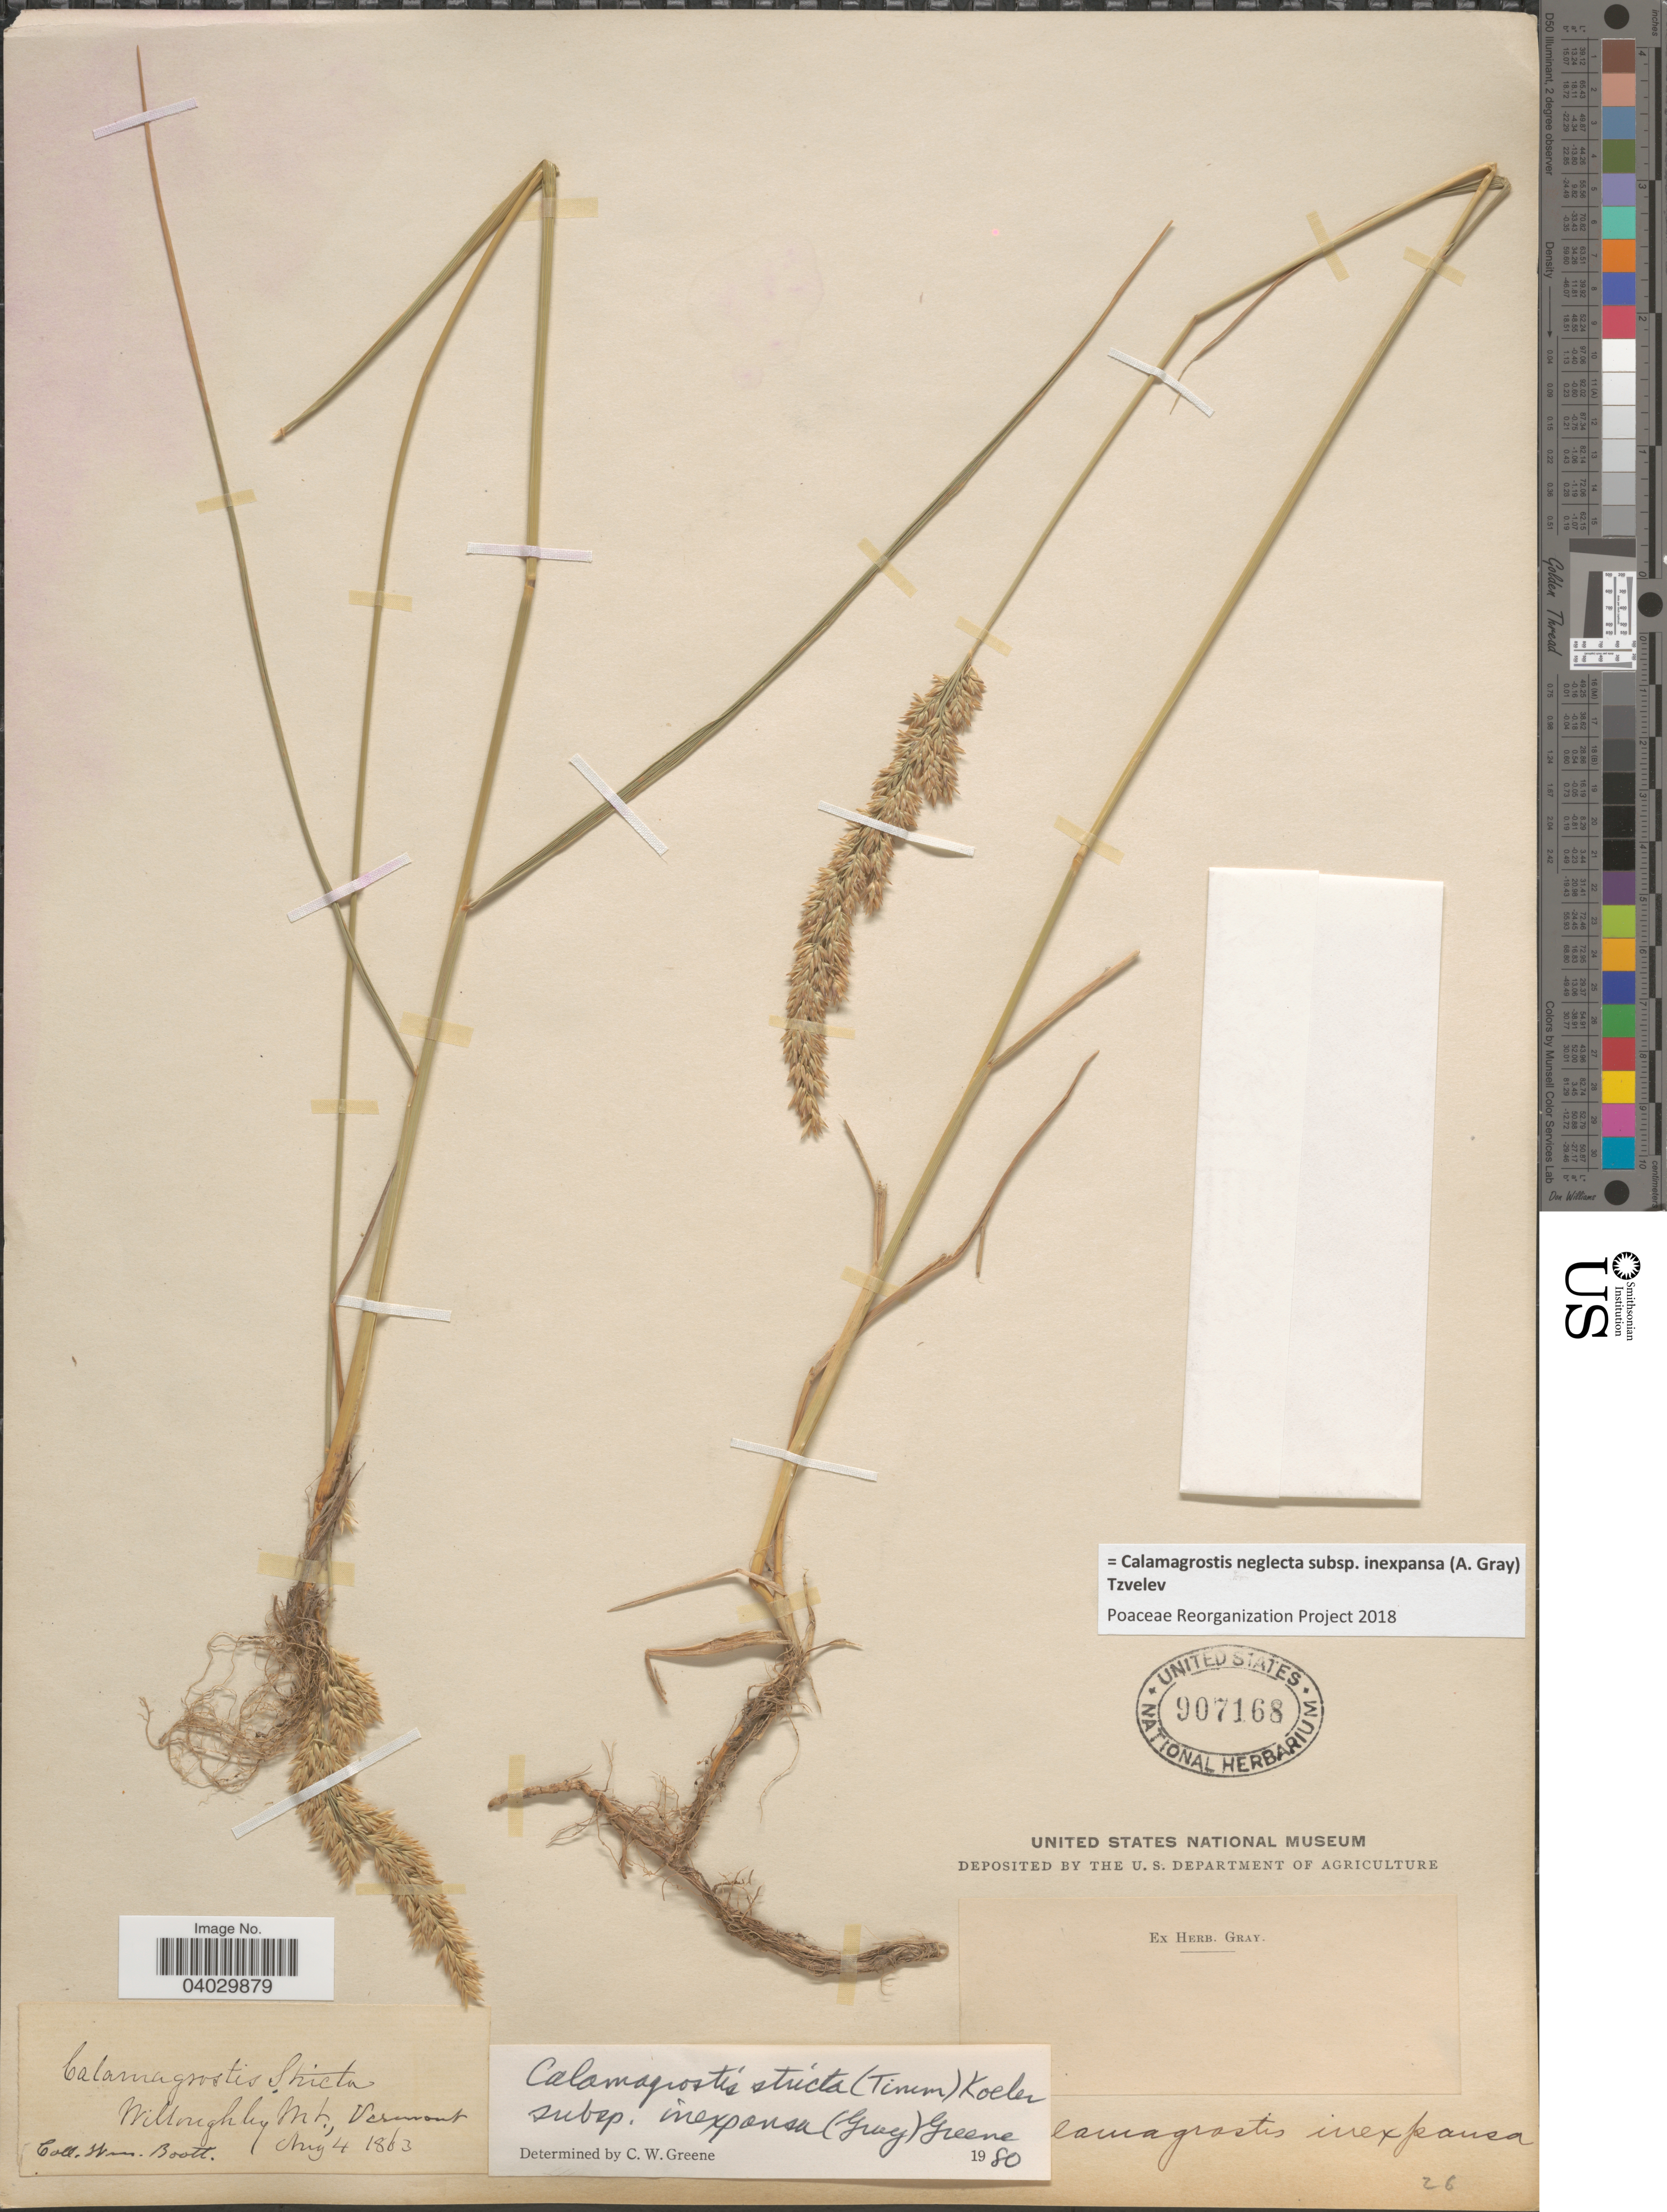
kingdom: Plantae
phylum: Tracheophyta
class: Liliopsida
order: Poales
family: Poaceae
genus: Calamagrostis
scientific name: Calamagrostis neglecta subsp. inexpansa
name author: (A. Gray) Tzvelev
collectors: W. Boott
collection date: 1863-08-04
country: United States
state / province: Vermont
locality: Willoughby Mt.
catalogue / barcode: US 907168